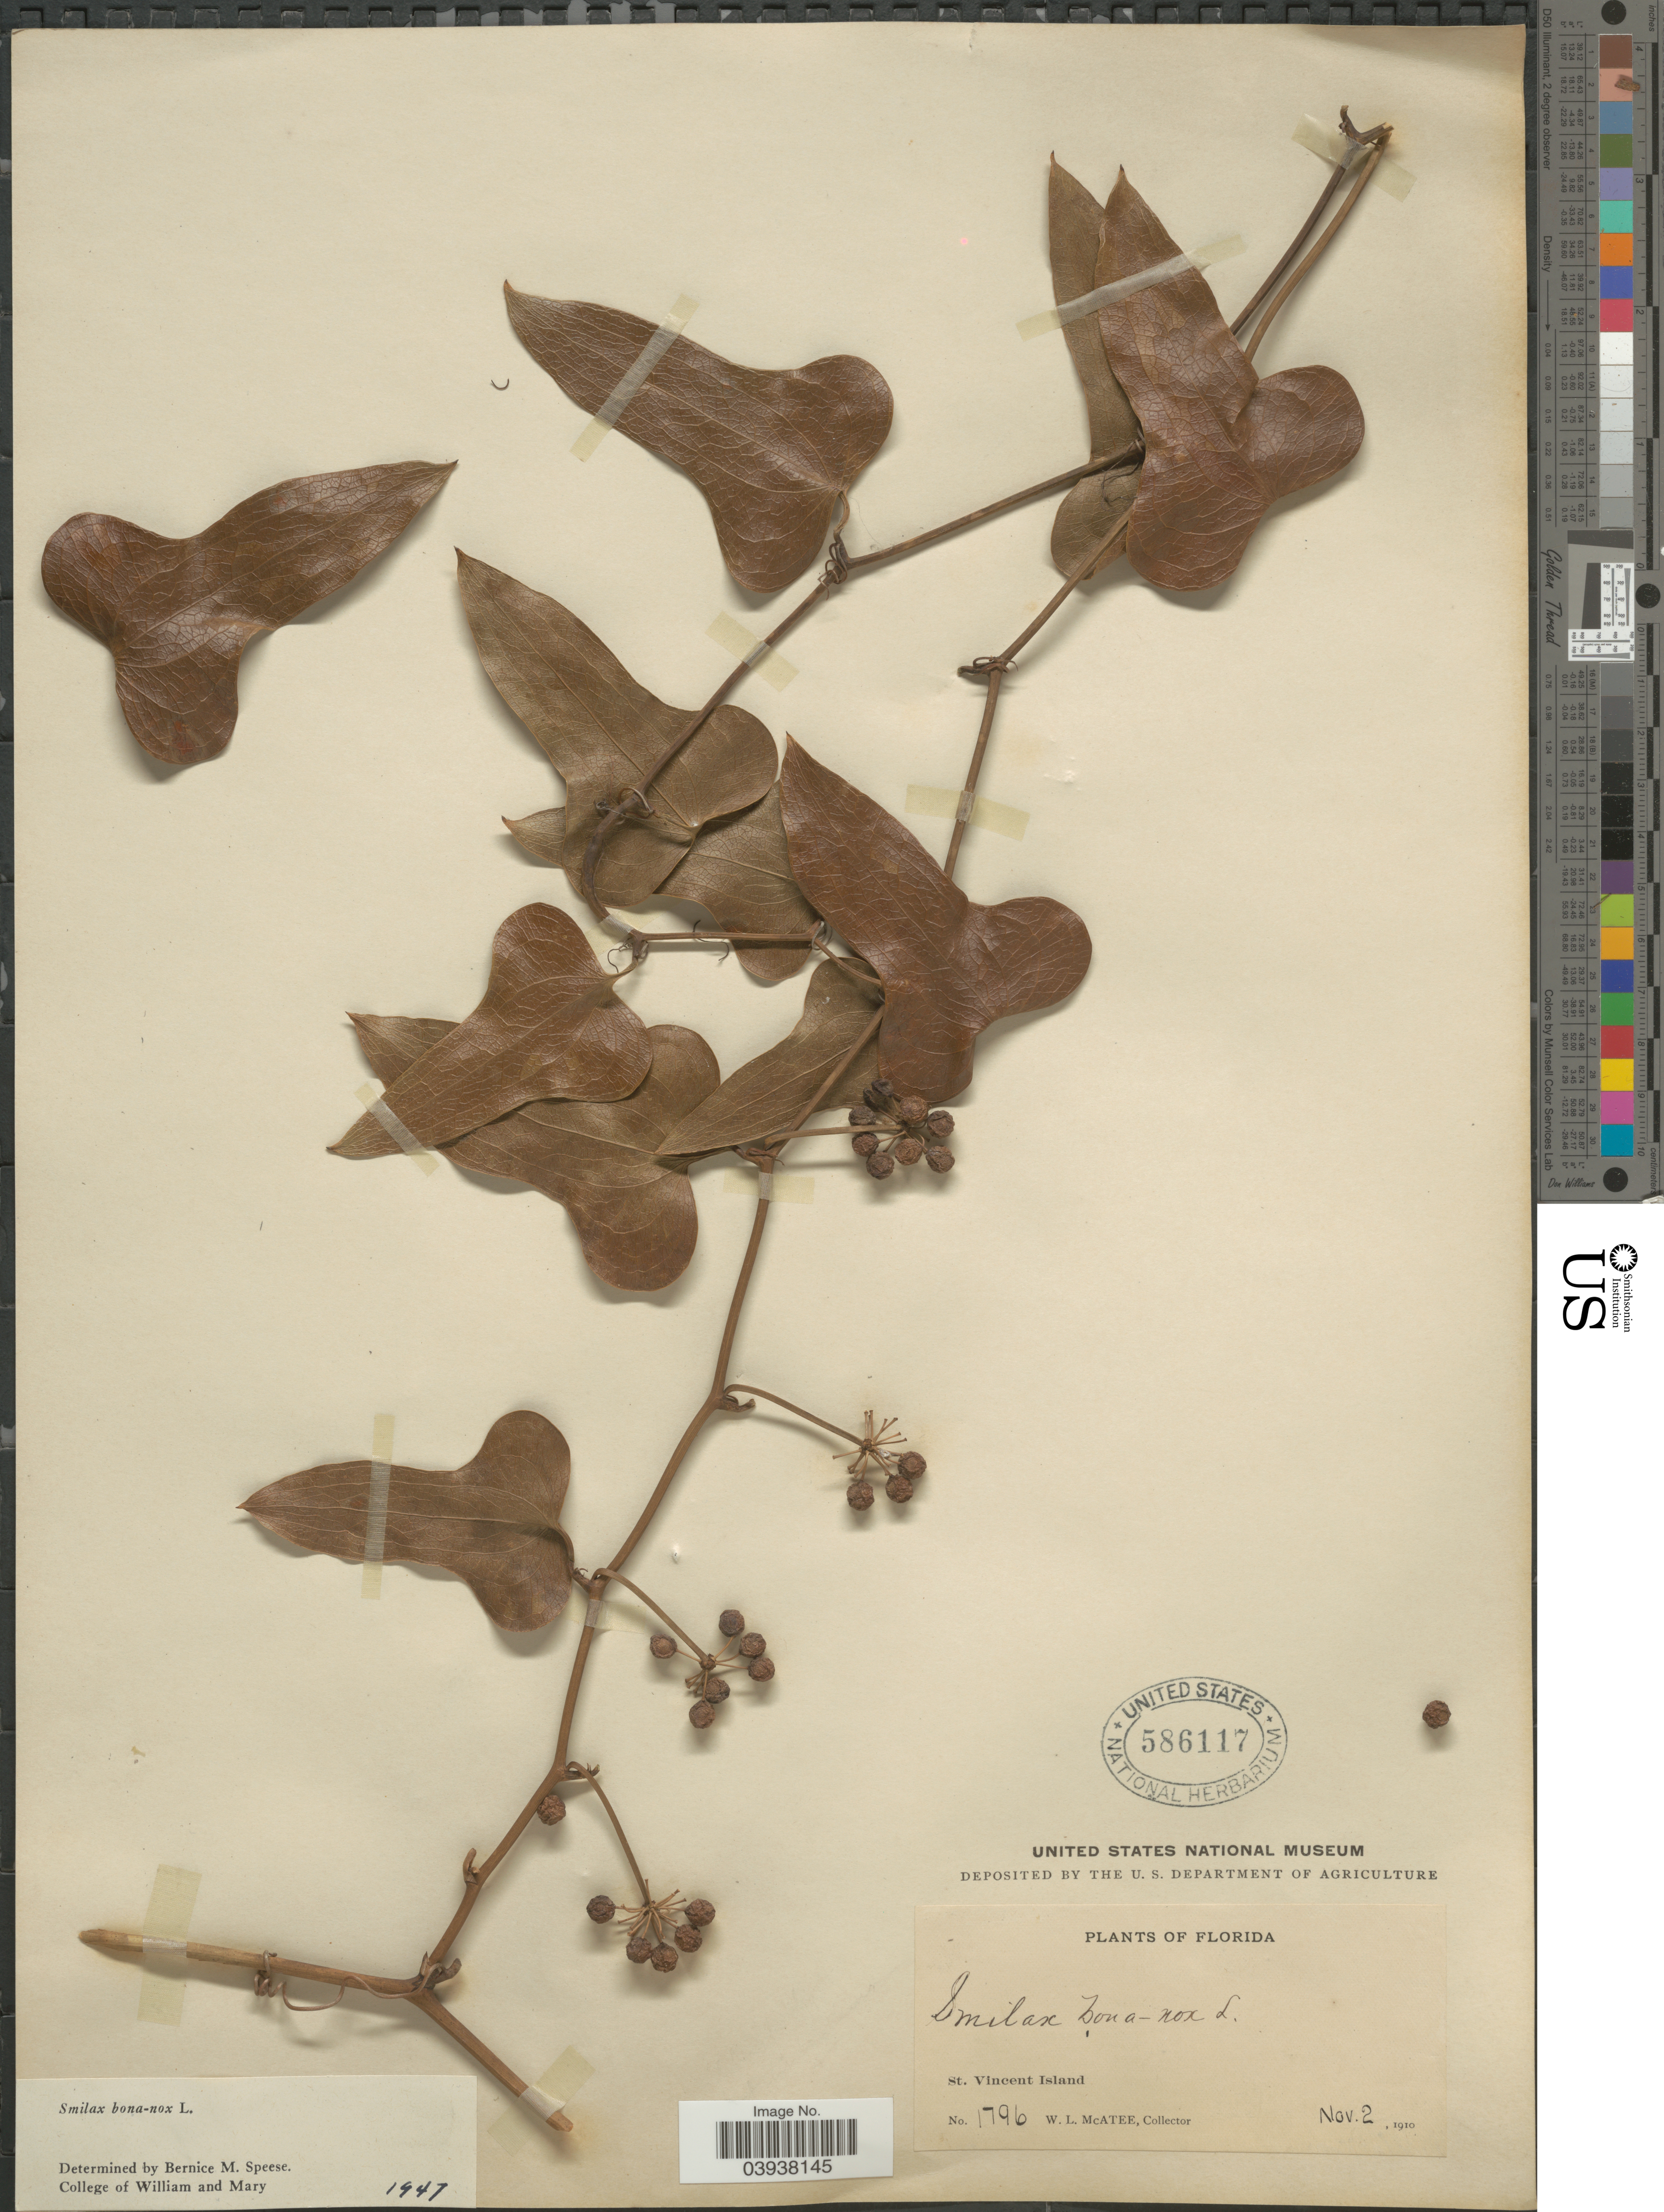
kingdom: Plantae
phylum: Tracheophyta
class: Liliopsida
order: Liliales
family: Smilacaceae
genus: Smilax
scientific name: Smilax bona-nox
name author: L.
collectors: W. McAtee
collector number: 1796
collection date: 1910-11-02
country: United States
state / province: Florida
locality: St. Vincent Island.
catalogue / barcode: US 586117